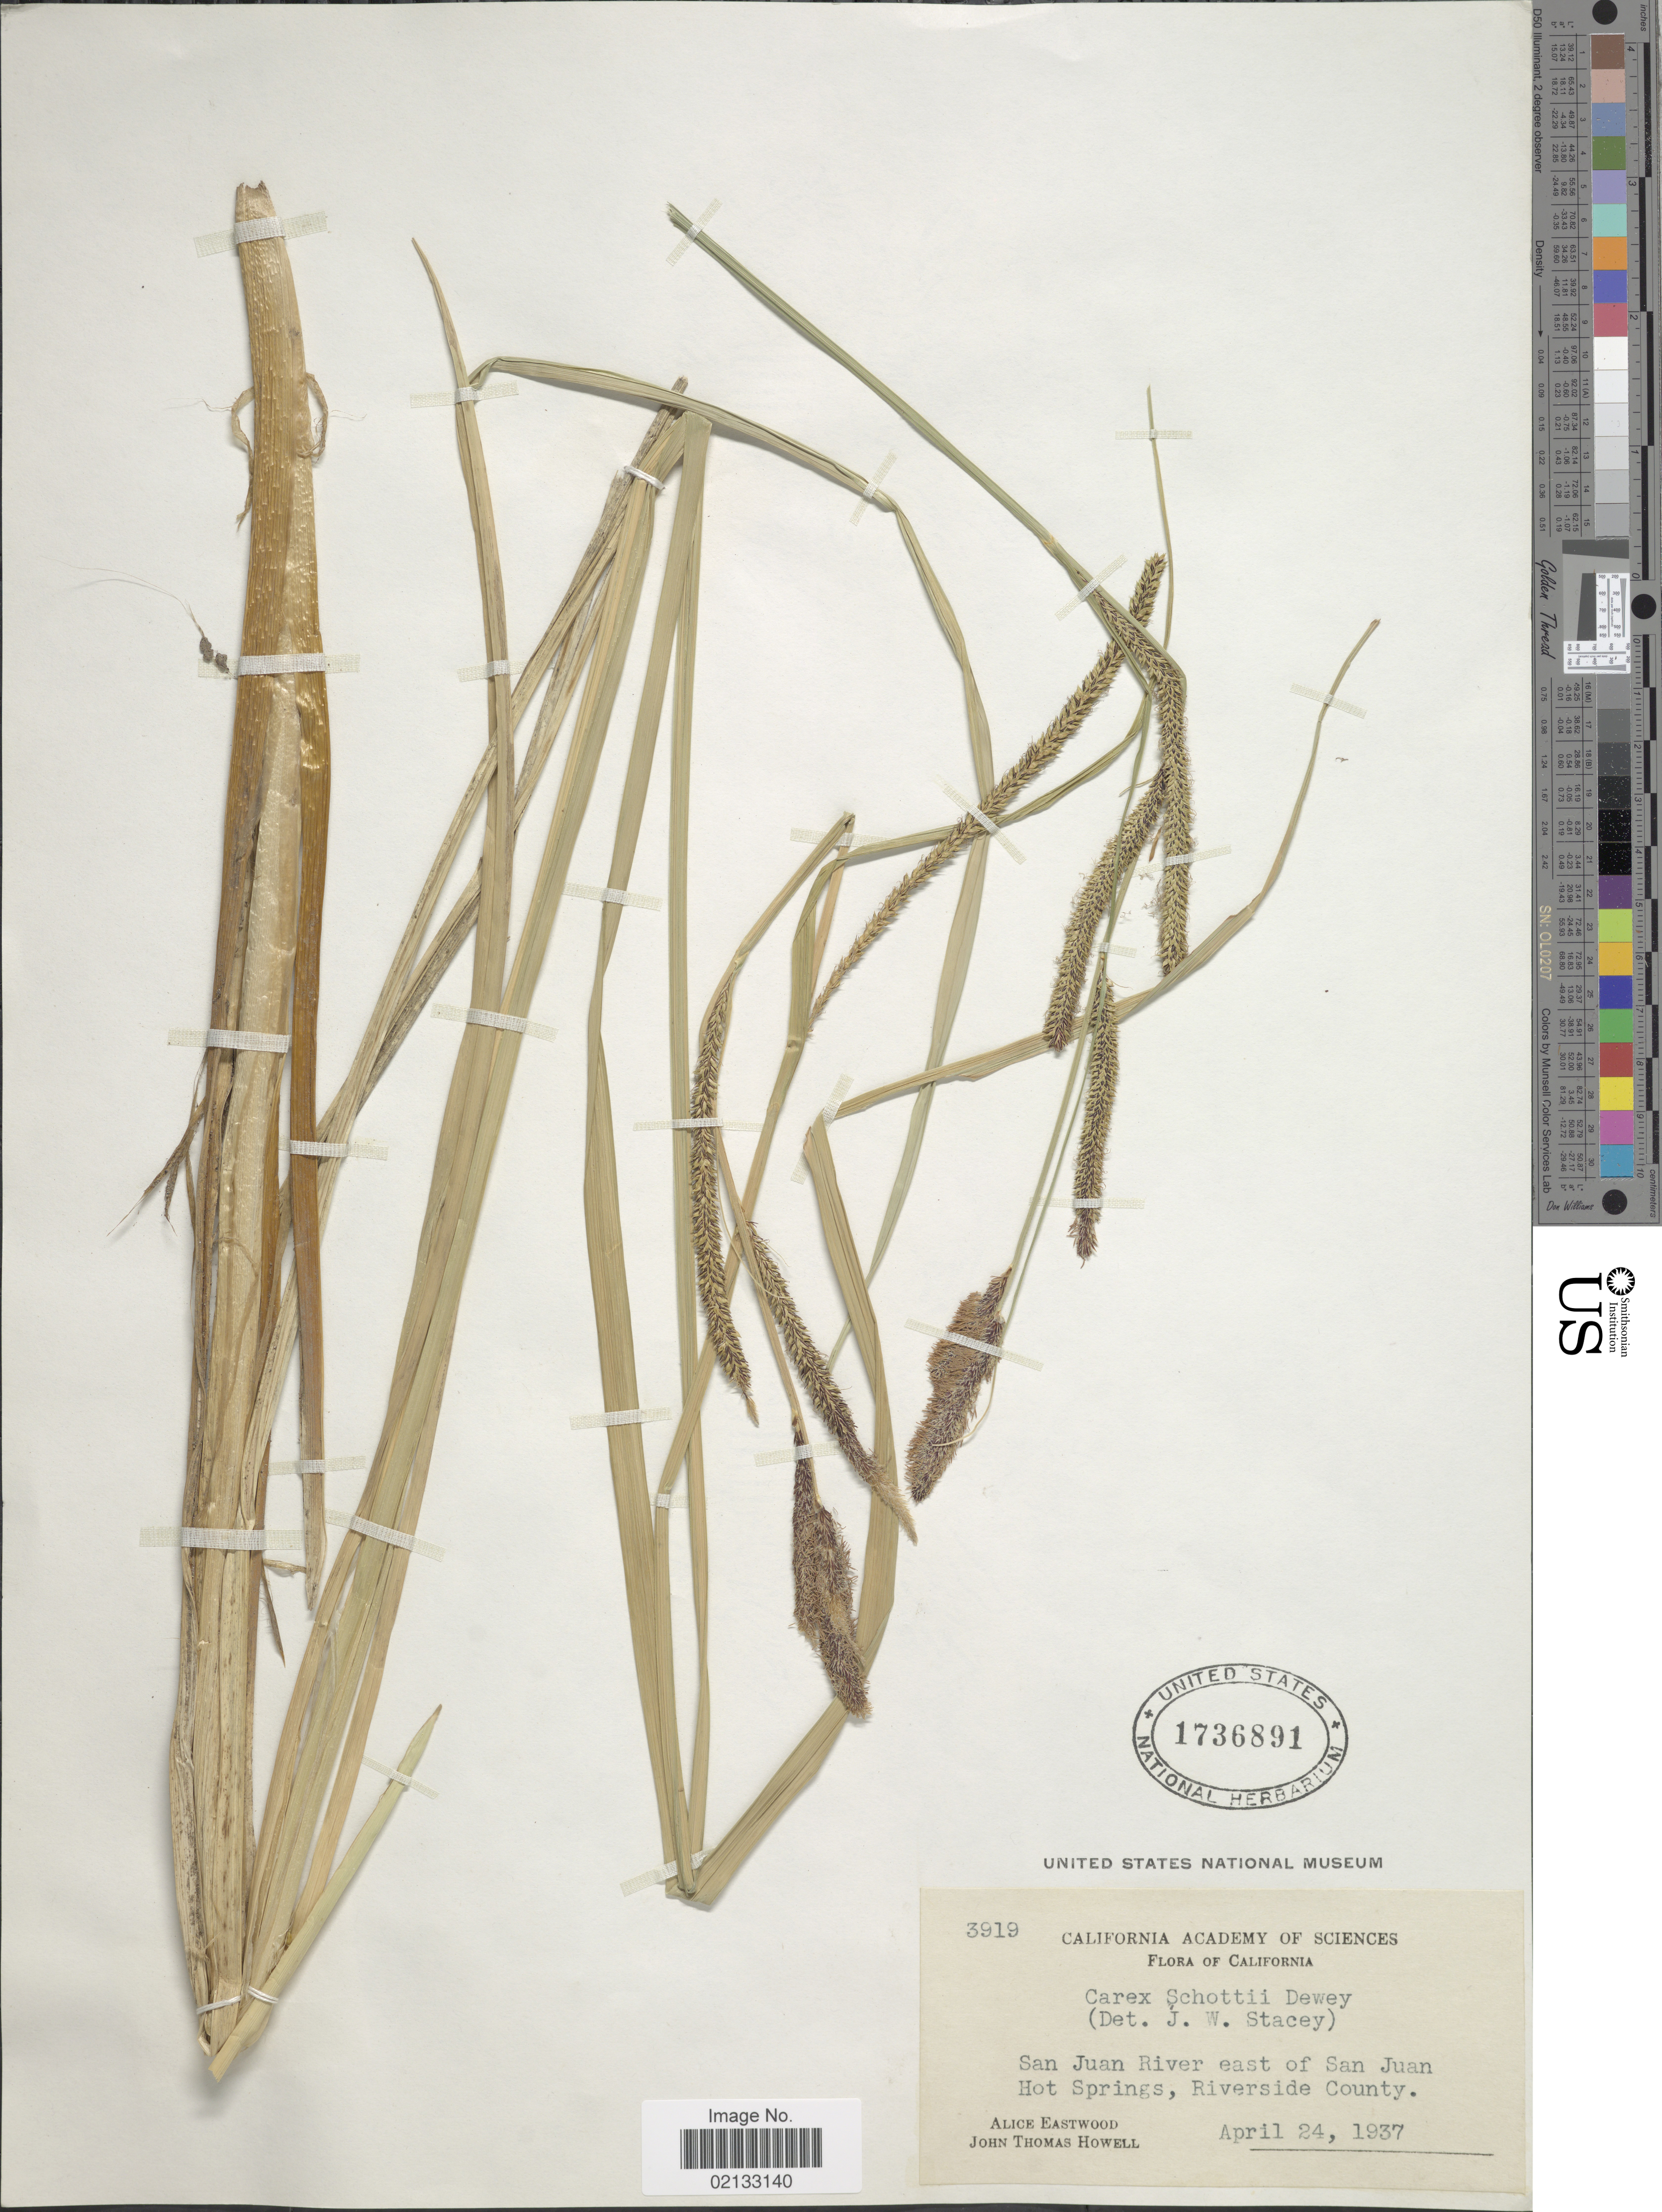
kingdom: Plantae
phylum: Tracheophyta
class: Liliopsida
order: Poales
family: Cyperaceae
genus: Carex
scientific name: Carex schottii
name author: Dewey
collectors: A. Eastwood & J. T. Howell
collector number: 3919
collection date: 1937-04-24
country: United States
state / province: California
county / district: Riverside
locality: San Juan River east of San Juan Hot Springs, Riverside County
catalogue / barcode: US 1736891